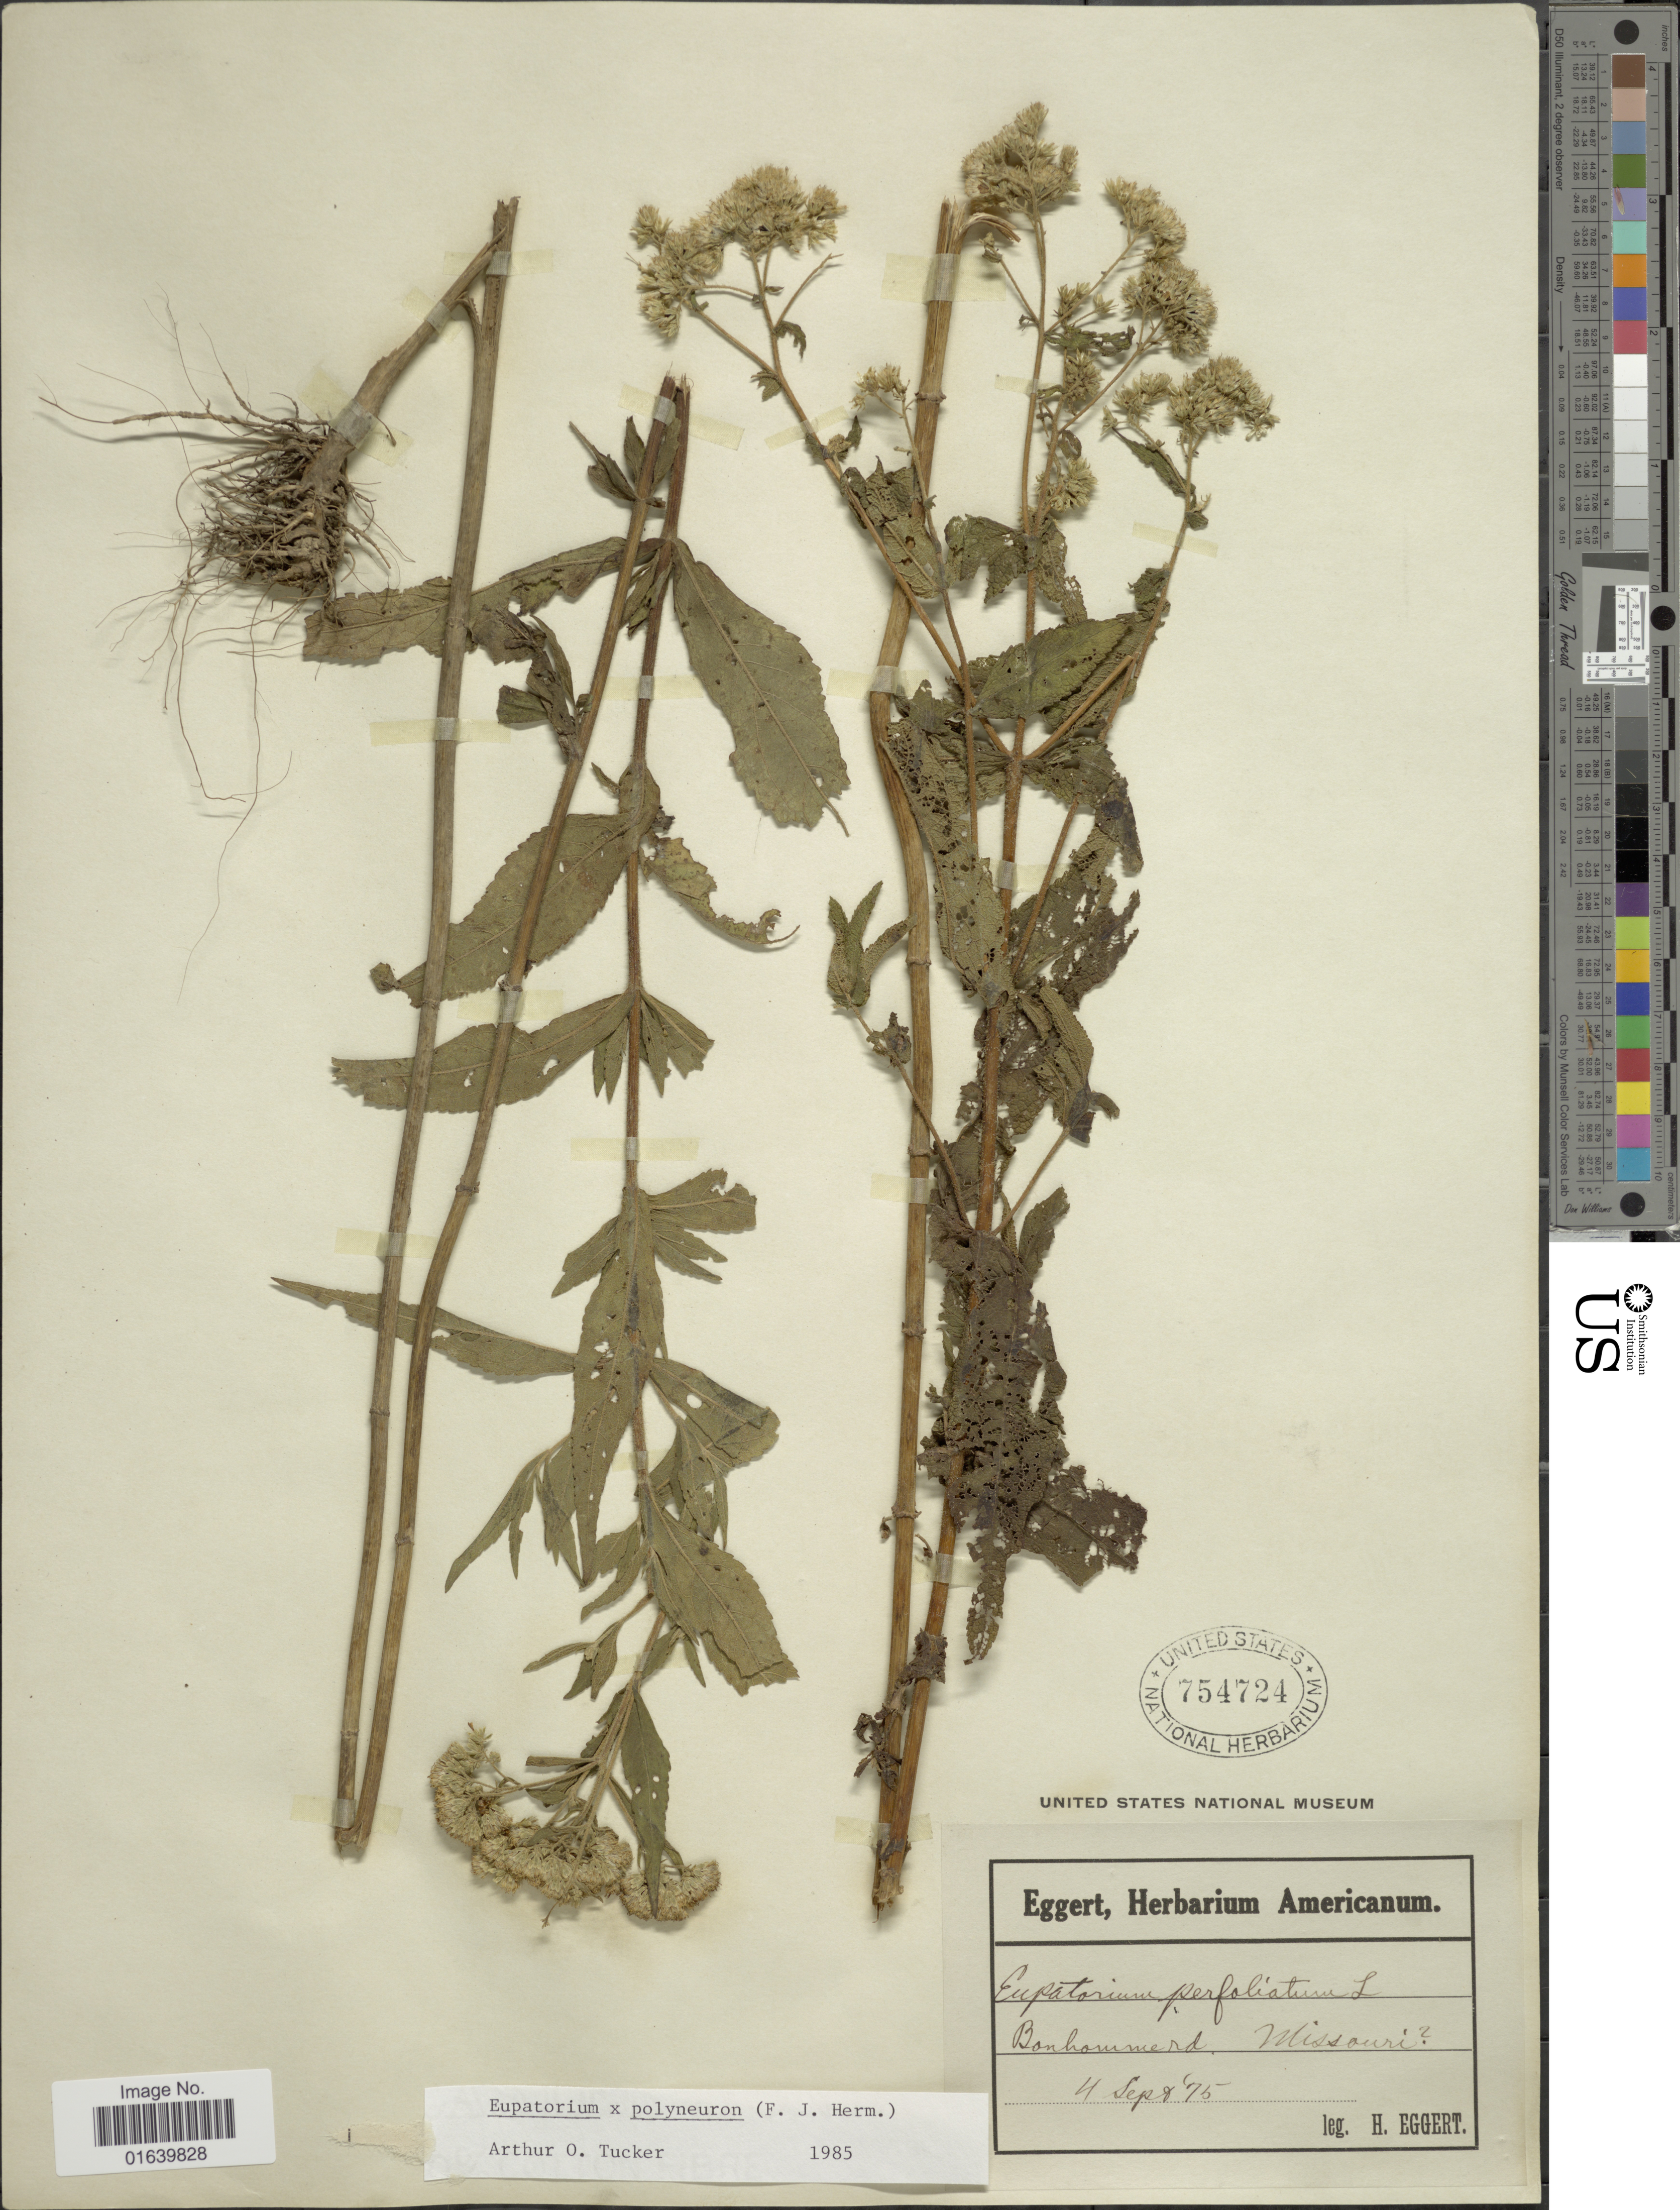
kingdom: Plantae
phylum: Tracheophyta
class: Magnoliopsida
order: Asterales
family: Asteraceae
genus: Eupatorium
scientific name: Eupatorium x polyneuron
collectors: H. Eggert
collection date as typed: Transcribed d/m/y: 4/9/75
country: United States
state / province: Missouri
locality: Bonhomme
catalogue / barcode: US 754724